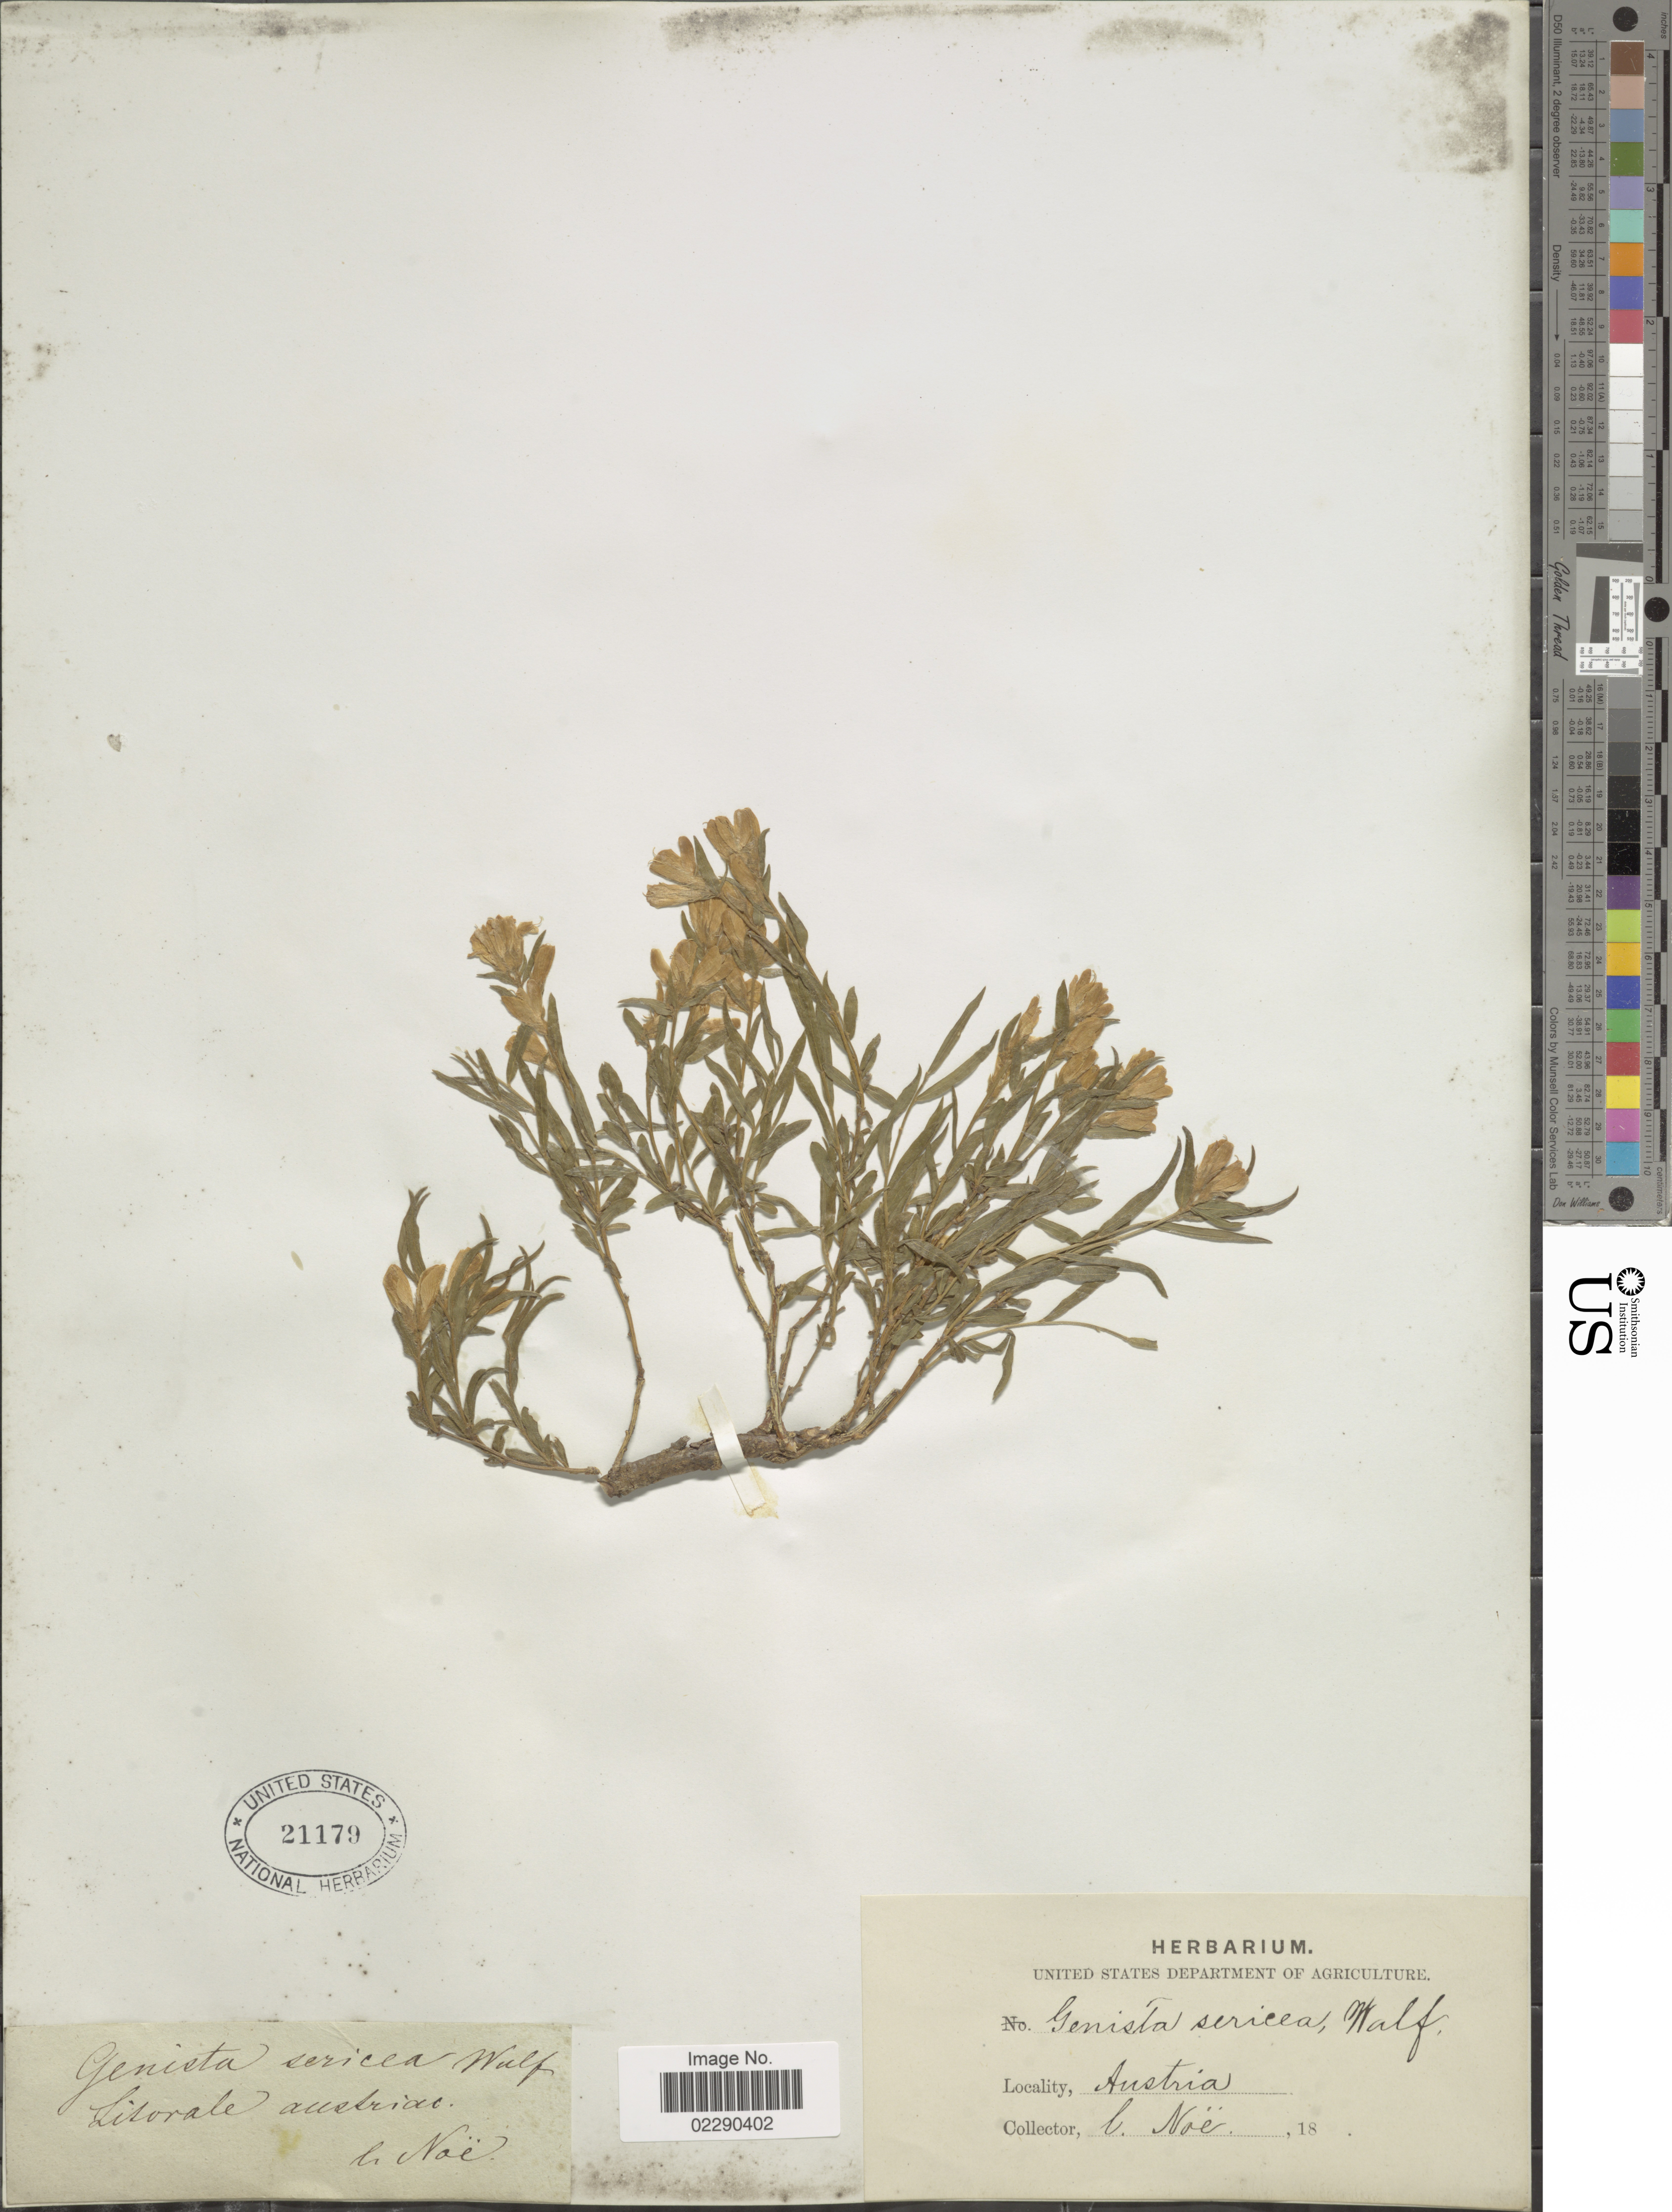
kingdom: Plantae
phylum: Tracheophyta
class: Magnoliopsida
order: Fabales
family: Fabaceae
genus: Genista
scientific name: Genista sericea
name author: Wulfen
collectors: C. Noe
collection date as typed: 18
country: Austria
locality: Litorale Austriae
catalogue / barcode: US 21179